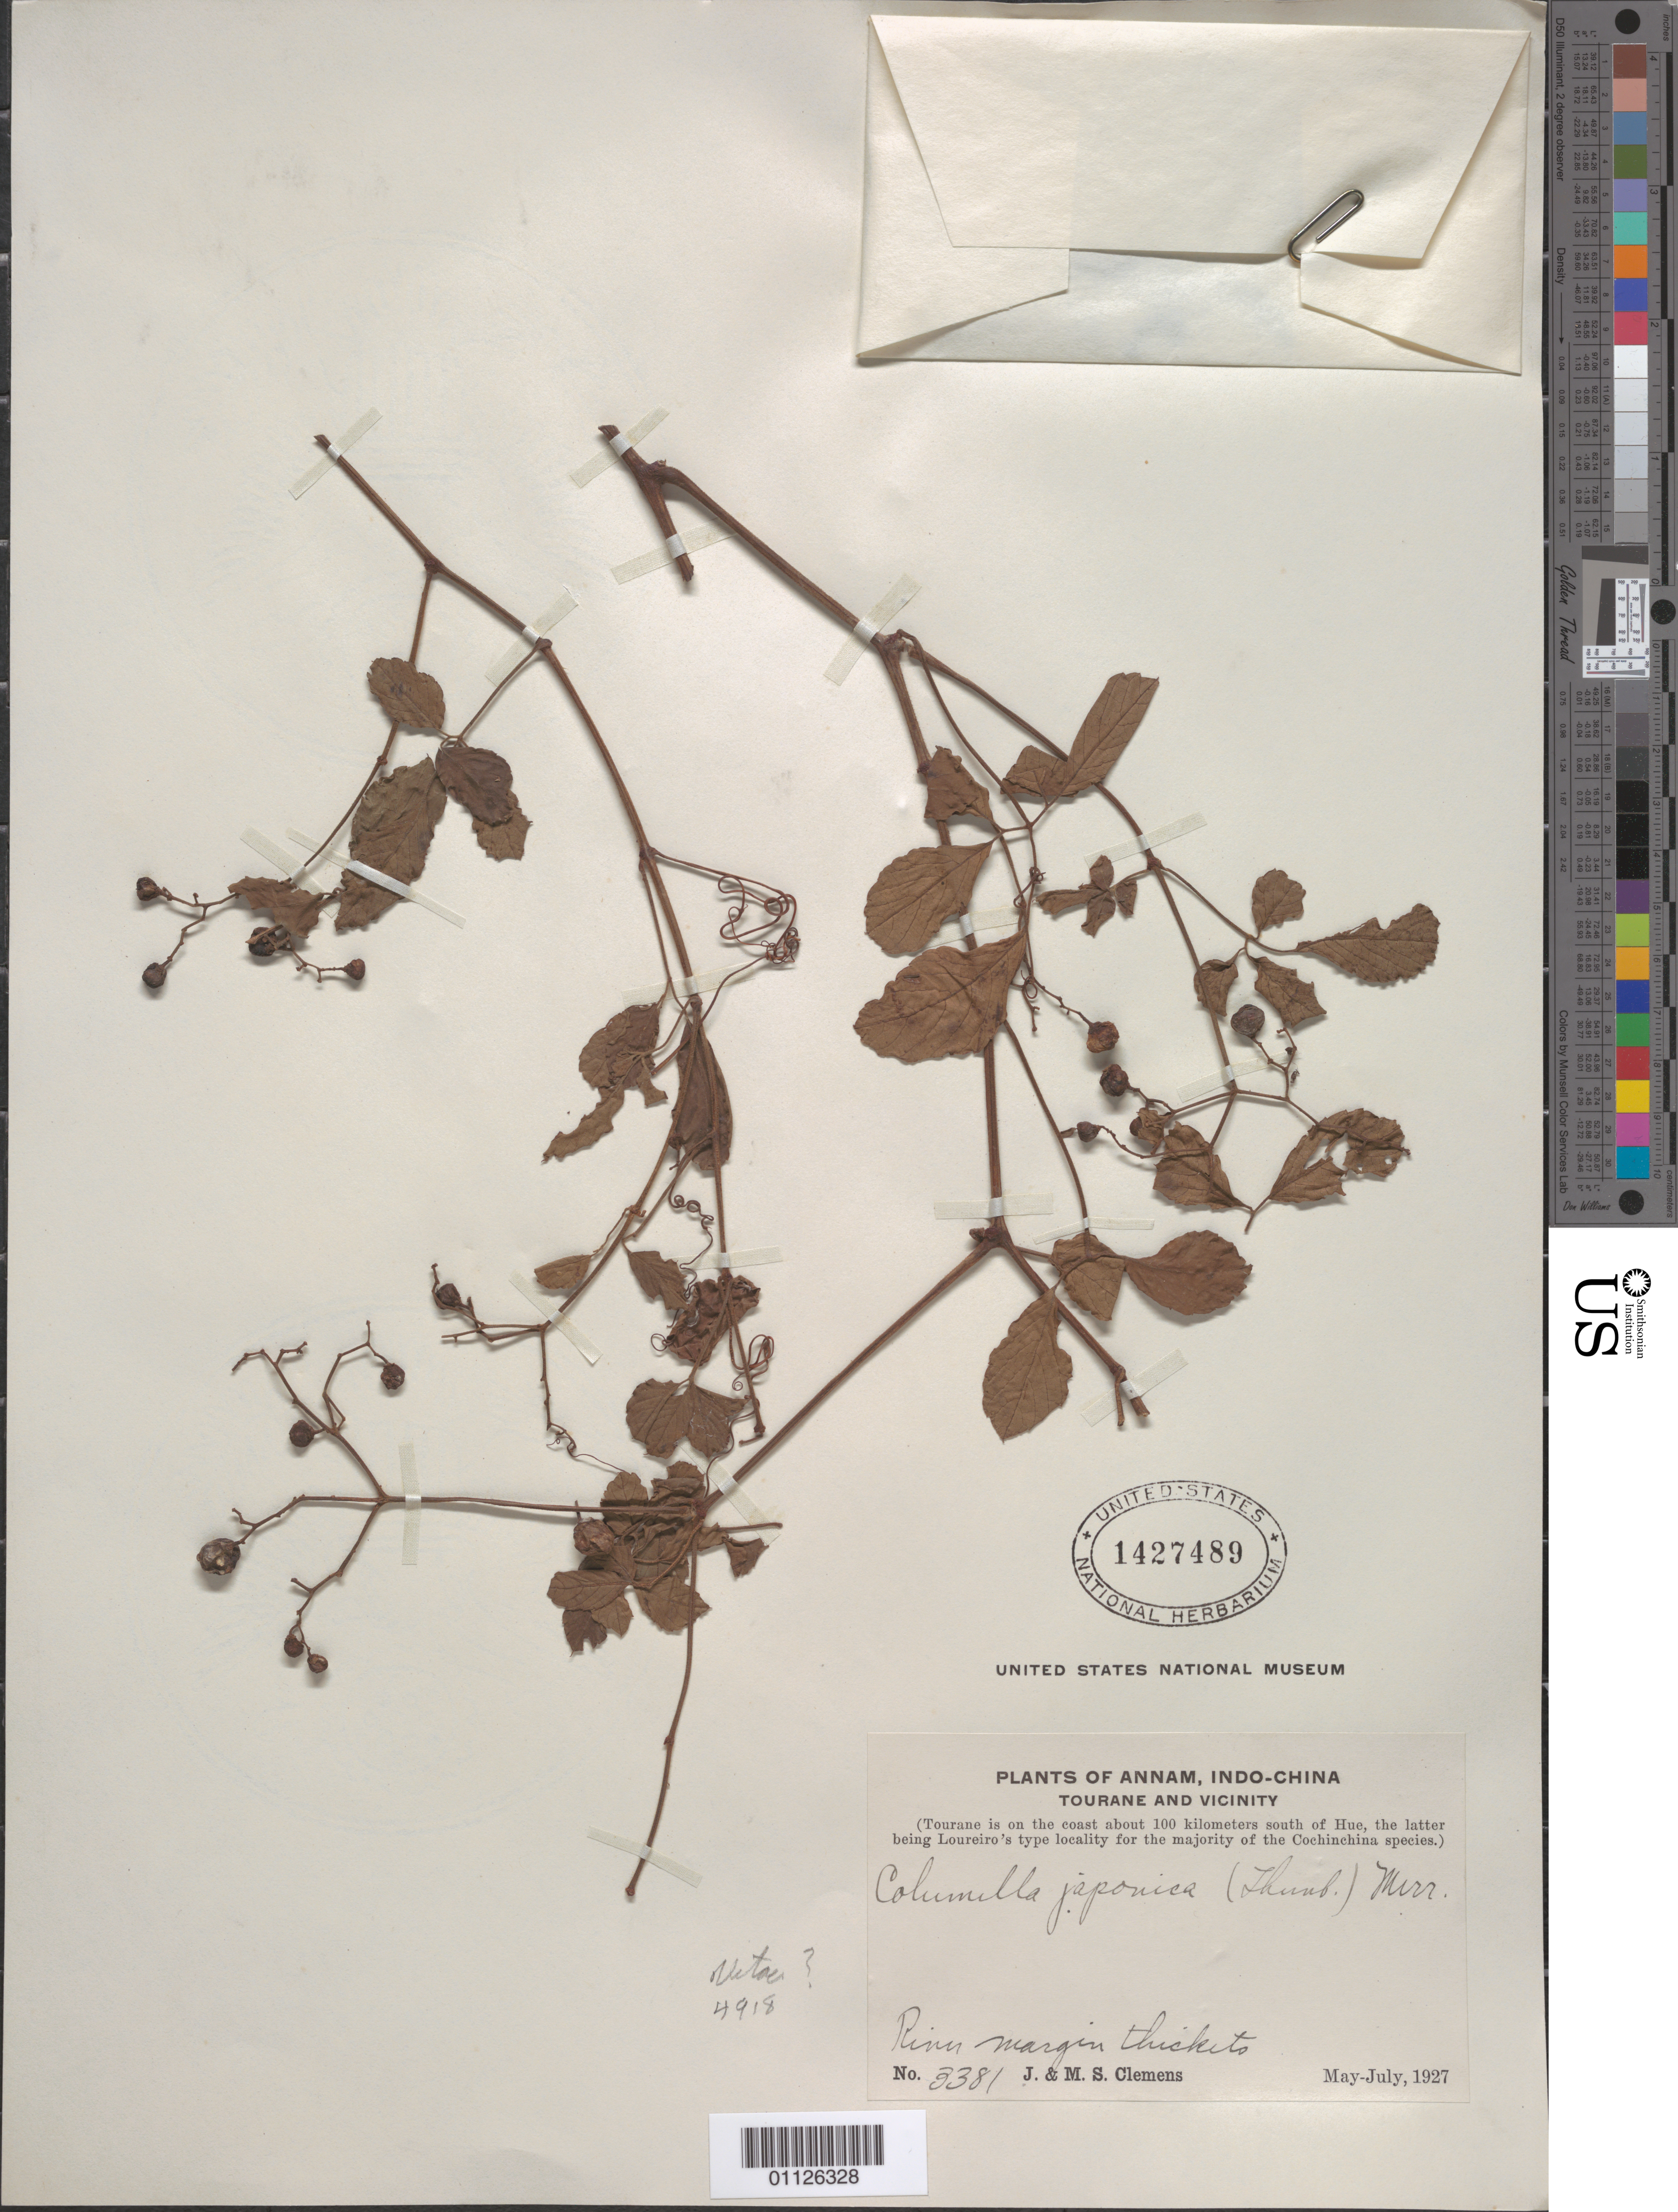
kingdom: Plantae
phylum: Tracheophyta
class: Magnoliopsida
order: Vitales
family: Vitaceae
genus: Causonis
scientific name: Causonis japonica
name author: (Thunb.) Raf.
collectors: J. Clemens & M. S. Clemens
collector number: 3381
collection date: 1927-05/1927-07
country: Vietnam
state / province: Annam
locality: Tourane and Vicinity.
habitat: River margin thickets.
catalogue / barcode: US 1427489